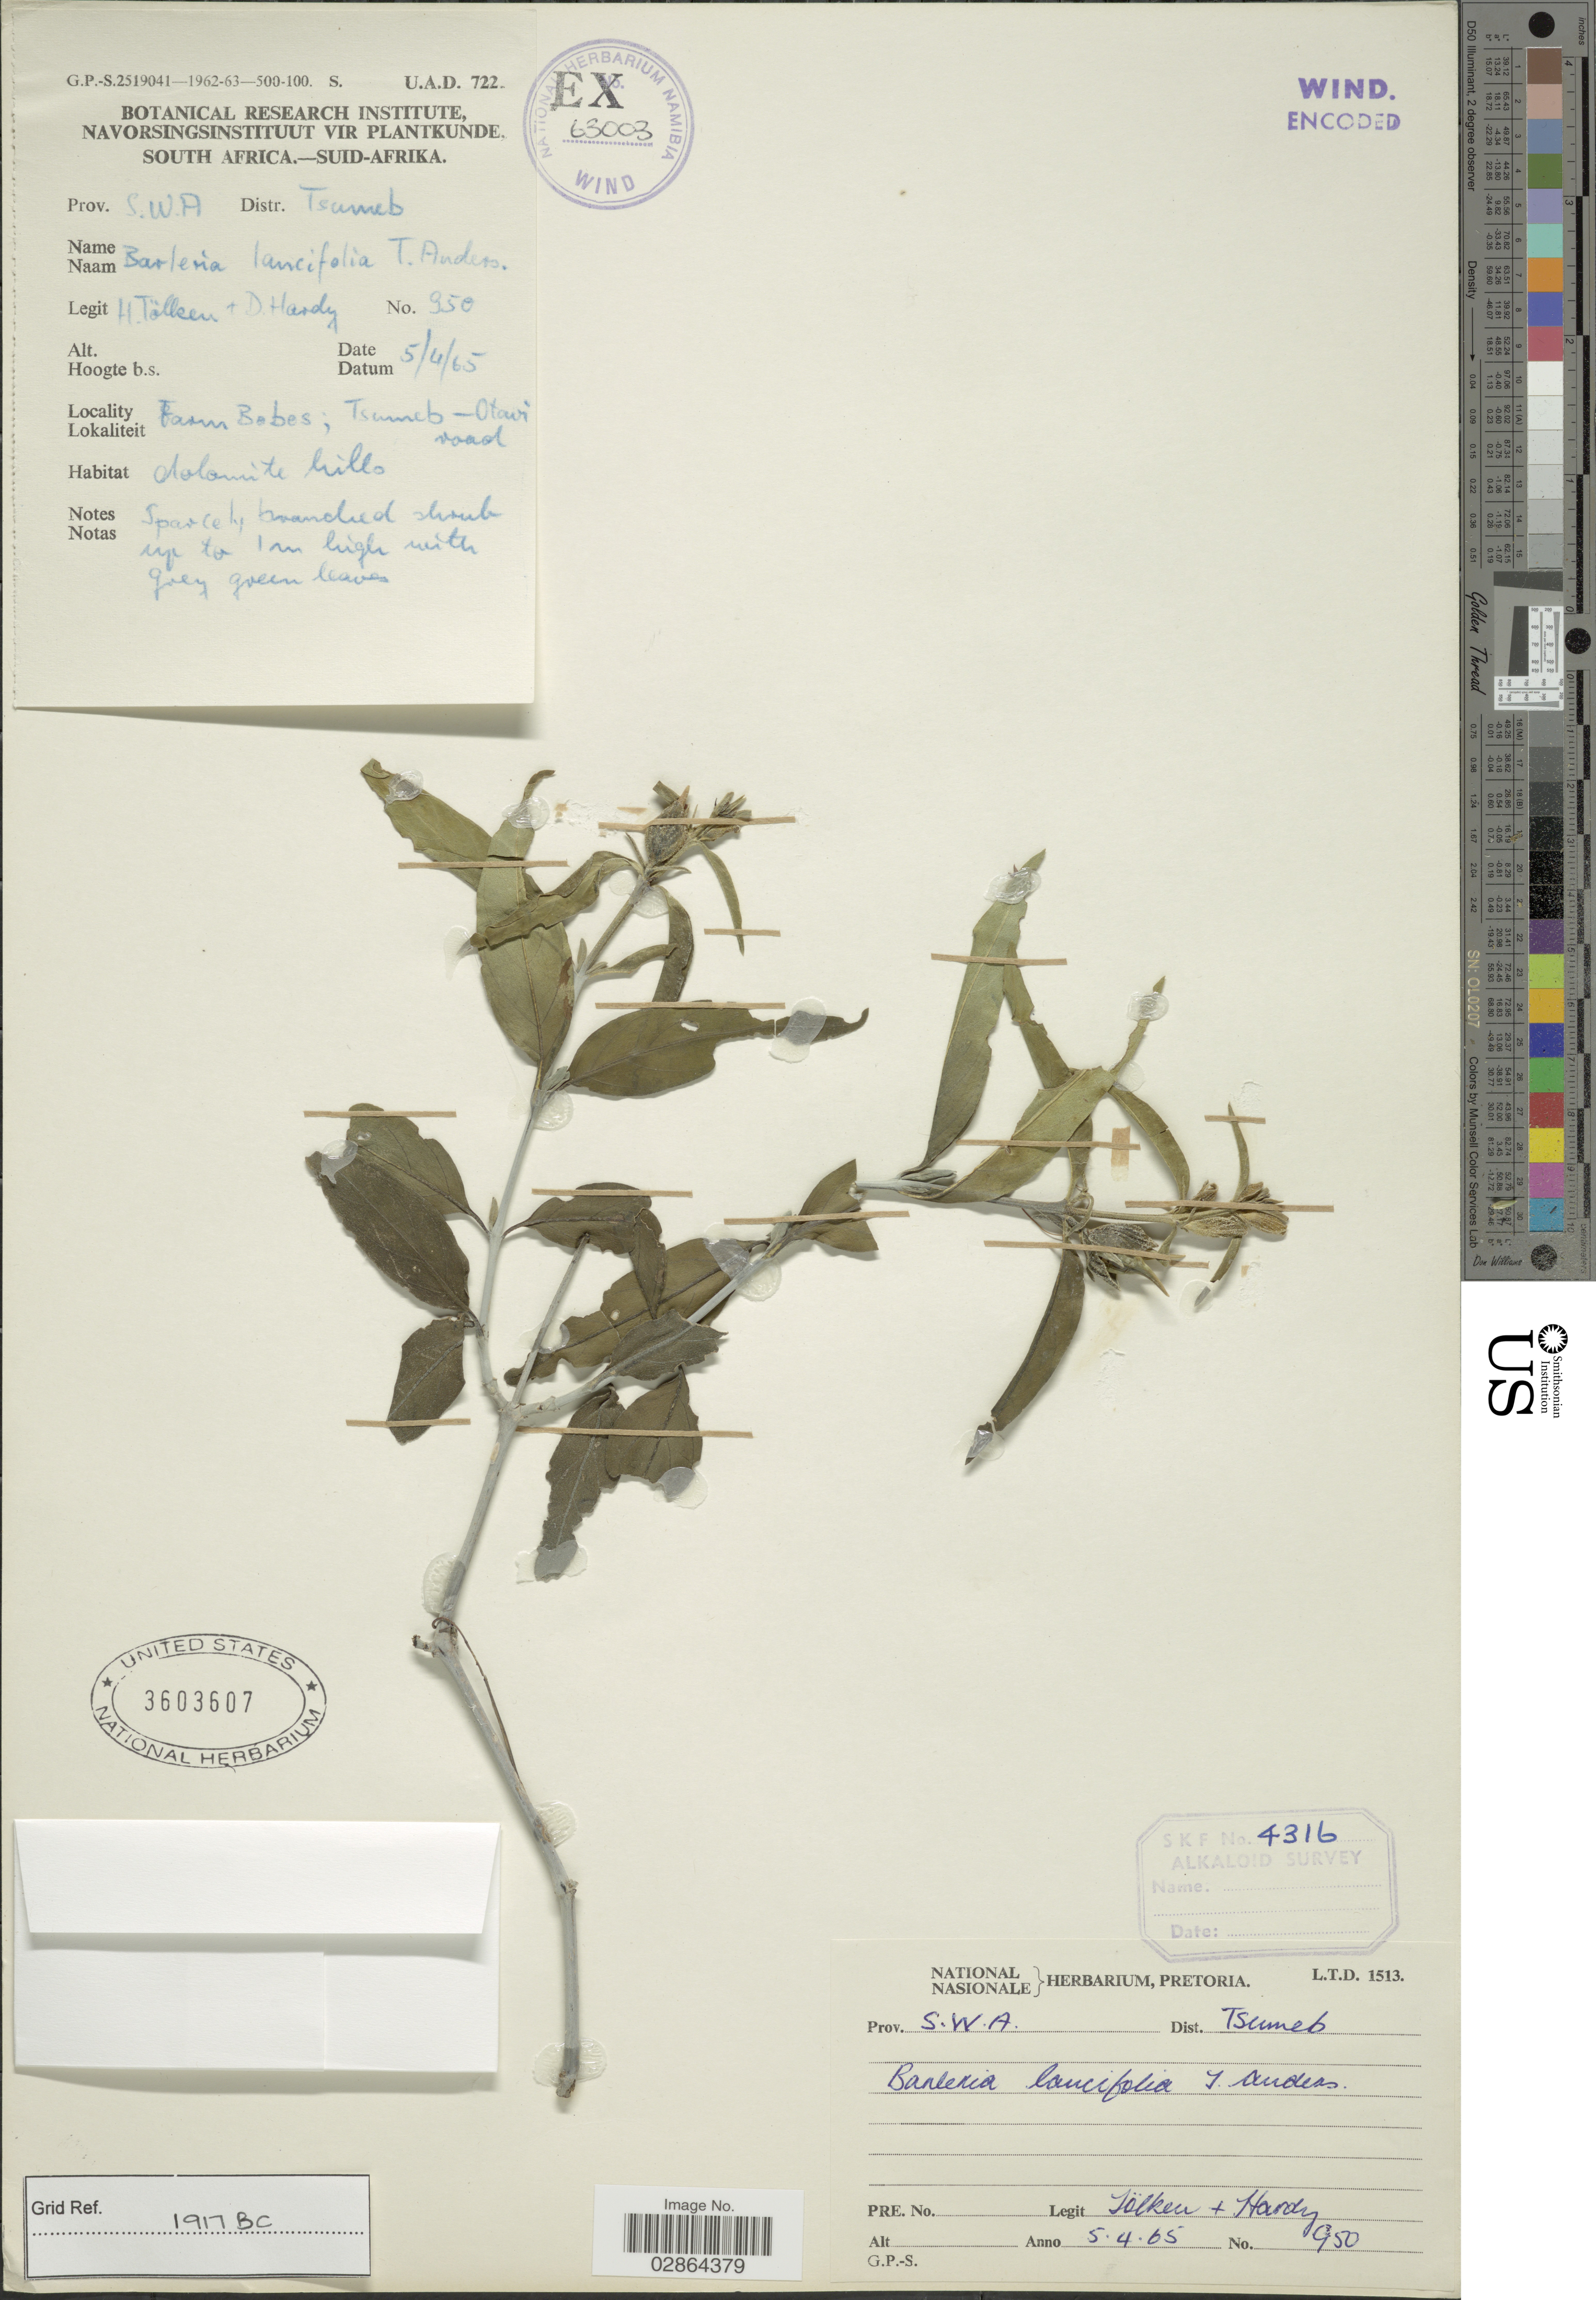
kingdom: Plantae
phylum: Tracheophyta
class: Magnoliopsida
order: Lamiales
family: Acanthaceae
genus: Barleria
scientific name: Barleria lancifolia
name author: T. Anderson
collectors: H. R. Tölken & D. Hardy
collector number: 350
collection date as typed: Transcribed d/m/y: 5/4/65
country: Namibia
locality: Prov. S.W.A. Distr. Tsumeb. Farm babes; Tsumeb-Otavi road.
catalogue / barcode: US 3603607